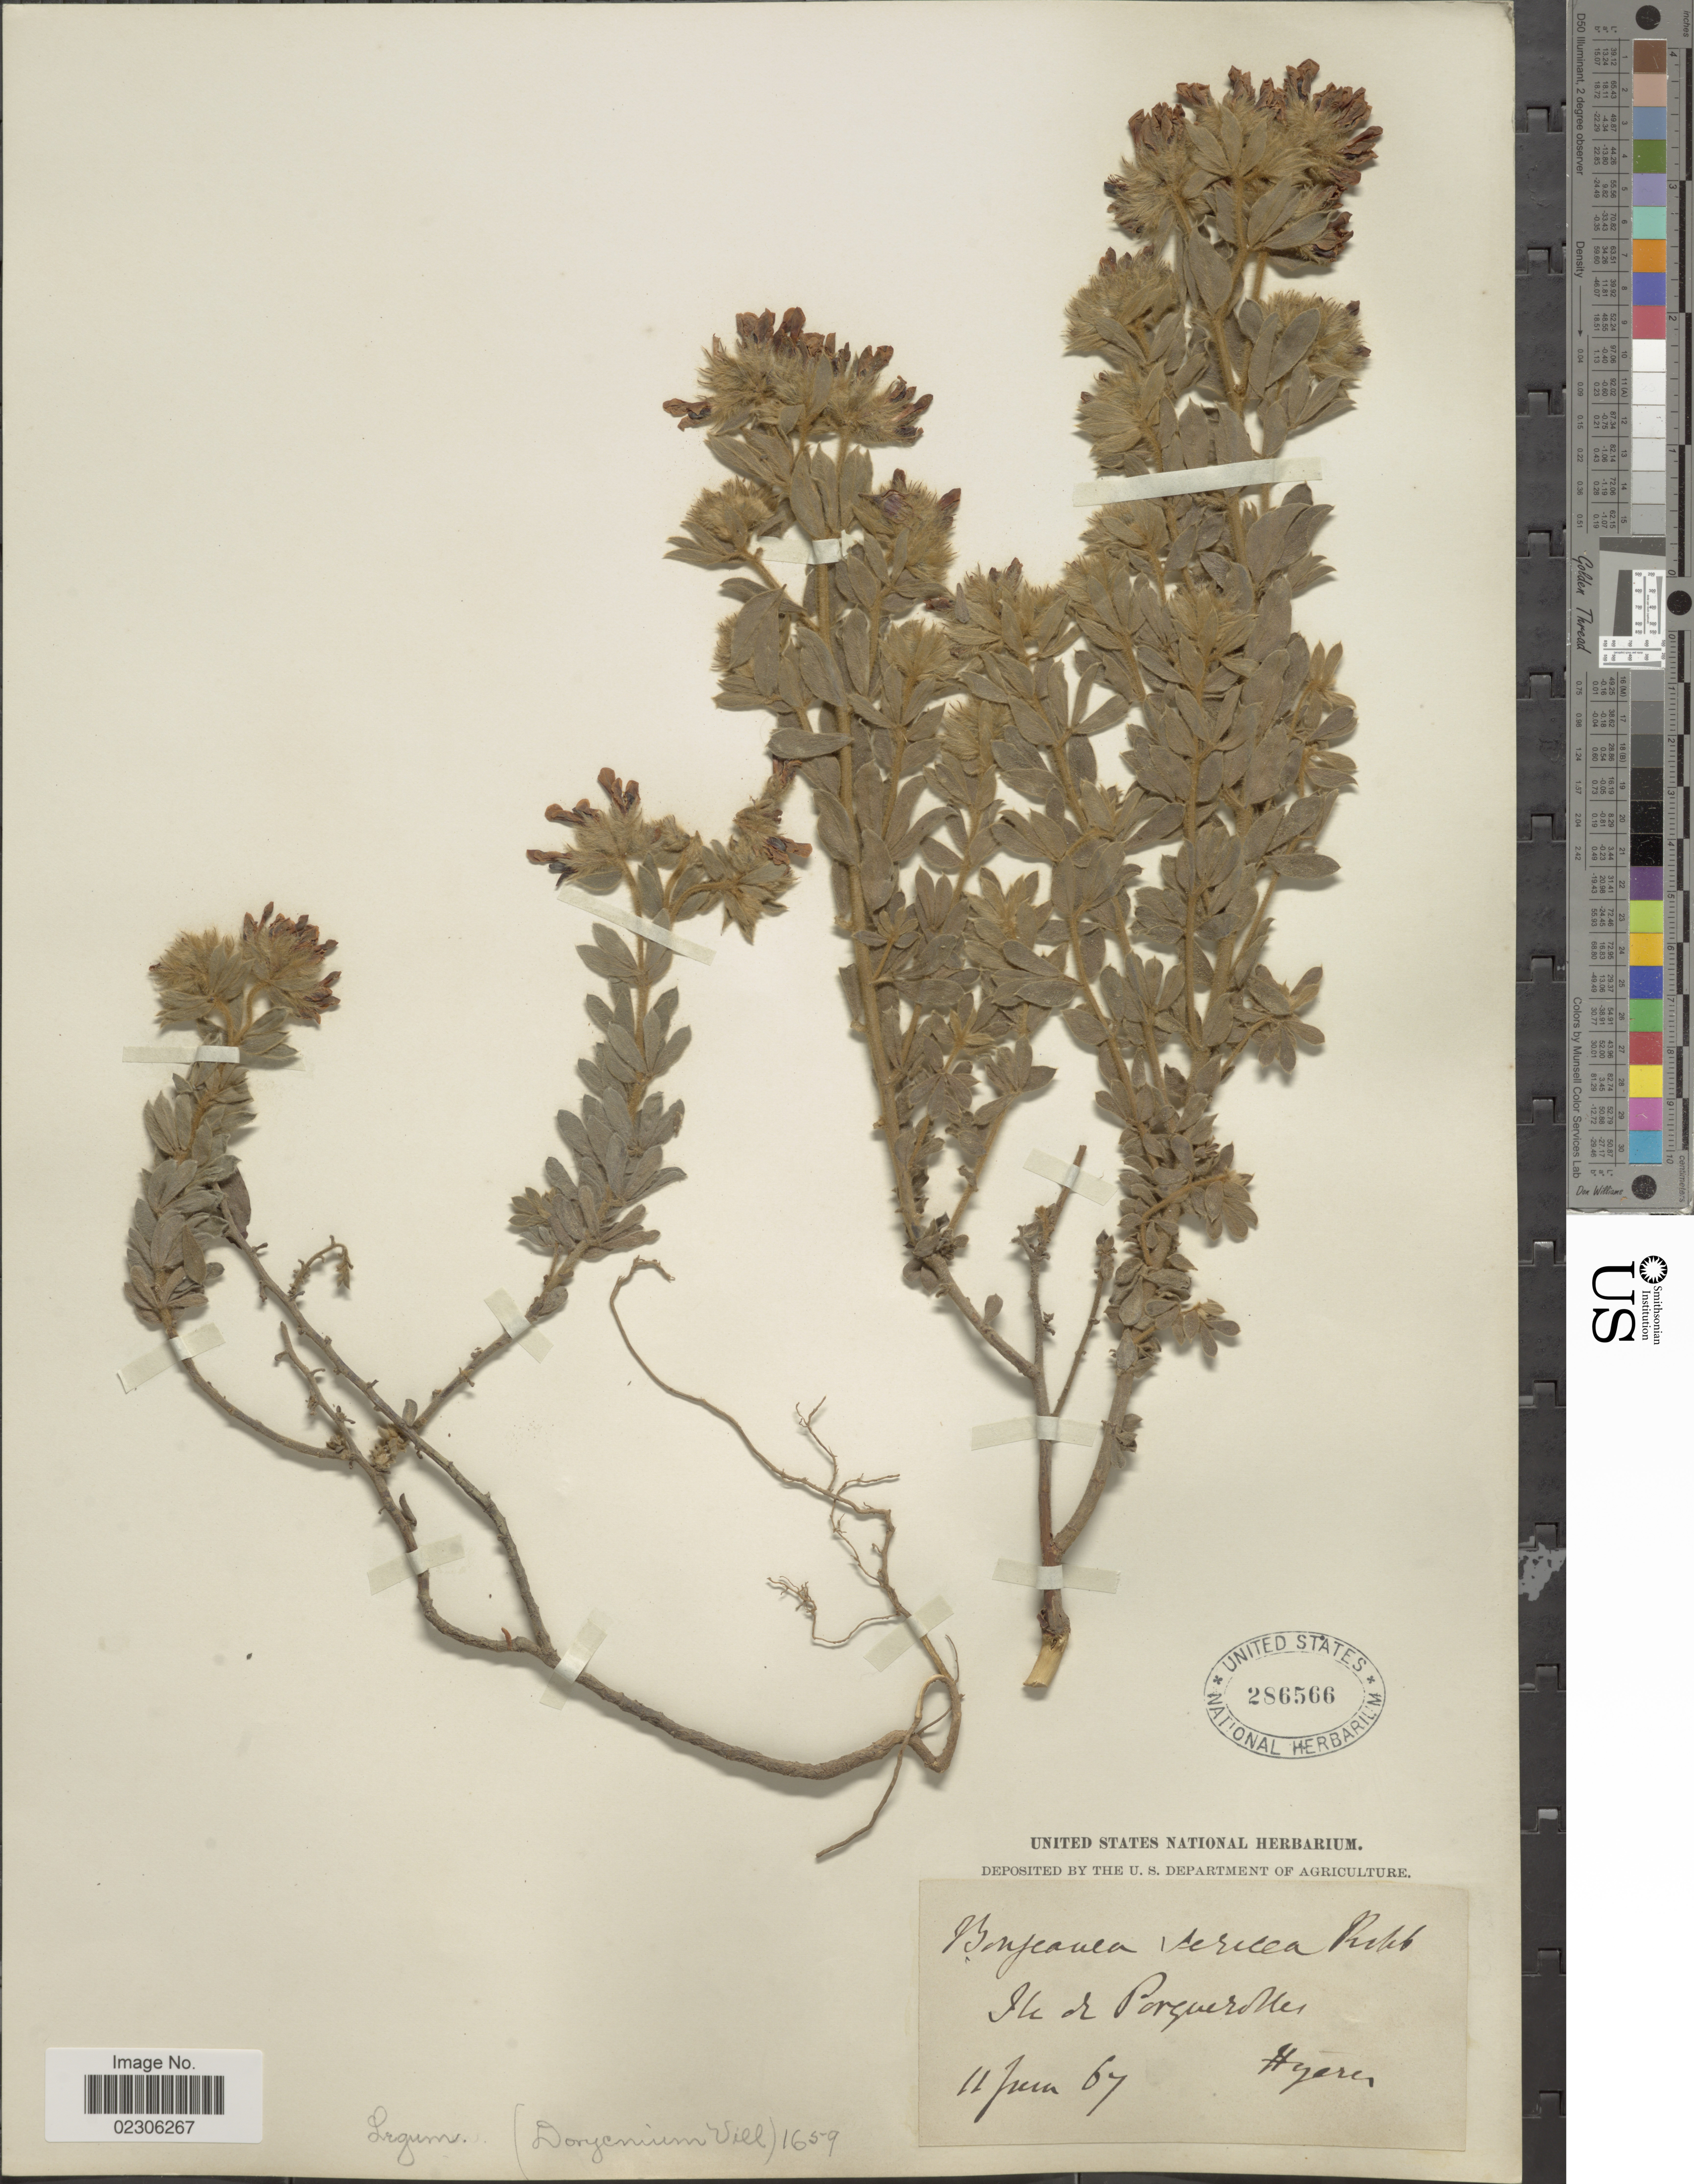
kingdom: Plantae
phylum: Tracheophyta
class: Magnoliopsida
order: Fabales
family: Fabaceae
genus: Dorycnium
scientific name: Dorycnium rectum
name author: (L.) Ser.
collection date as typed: Transcribed d/m/y: 11/6/67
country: France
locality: Ile di Porquerolles, Hyères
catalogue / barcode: US 286566